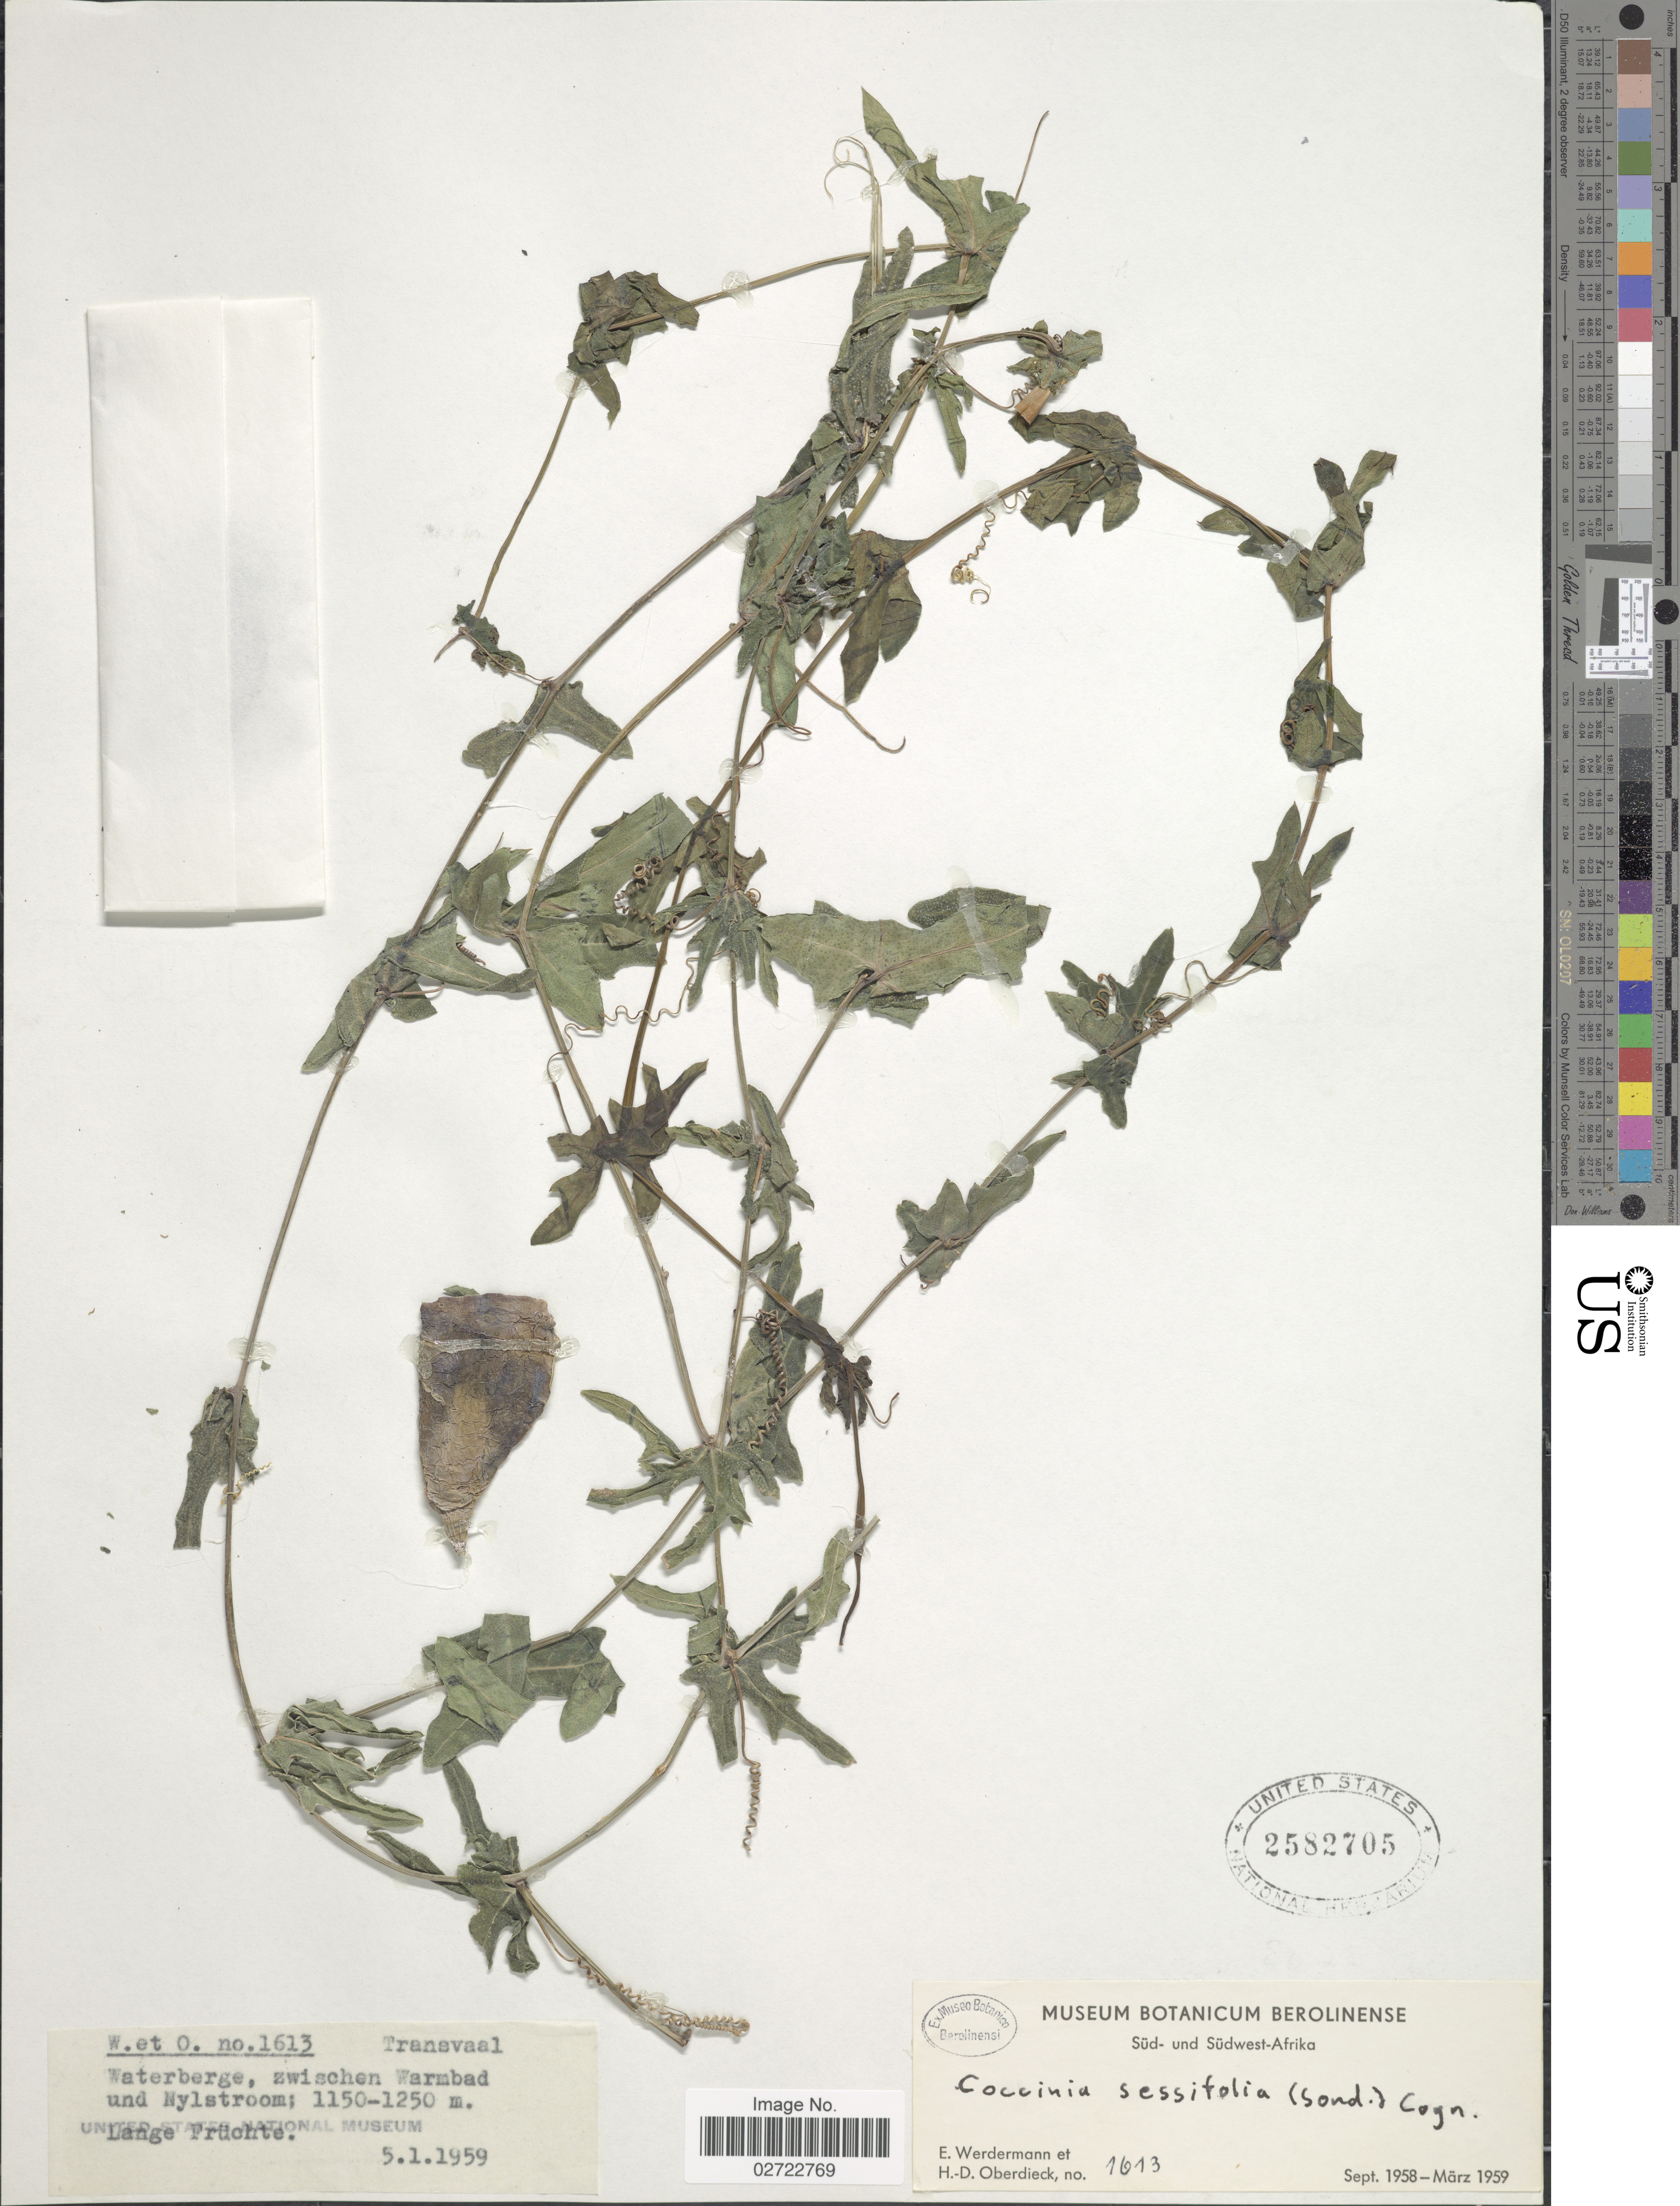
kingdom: Plantae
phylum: Tracheophyta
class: Magnoliopsida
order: Cucurbitales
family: Cucurbitaceae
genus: Coccinia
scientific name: Coccinia sessilifolia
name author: (Sond.) Cogn.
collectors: E. Wedermann & H. Oberdieck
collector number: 1613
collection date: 1959-01-05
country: South Africa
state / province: Limpopo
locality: Sud- und Sudwest-Afrika. Transvaal. Rooiberg, Waterberge, zwischen Warmbad und Nylstroom.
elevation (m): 1150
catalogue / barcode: US 2582705